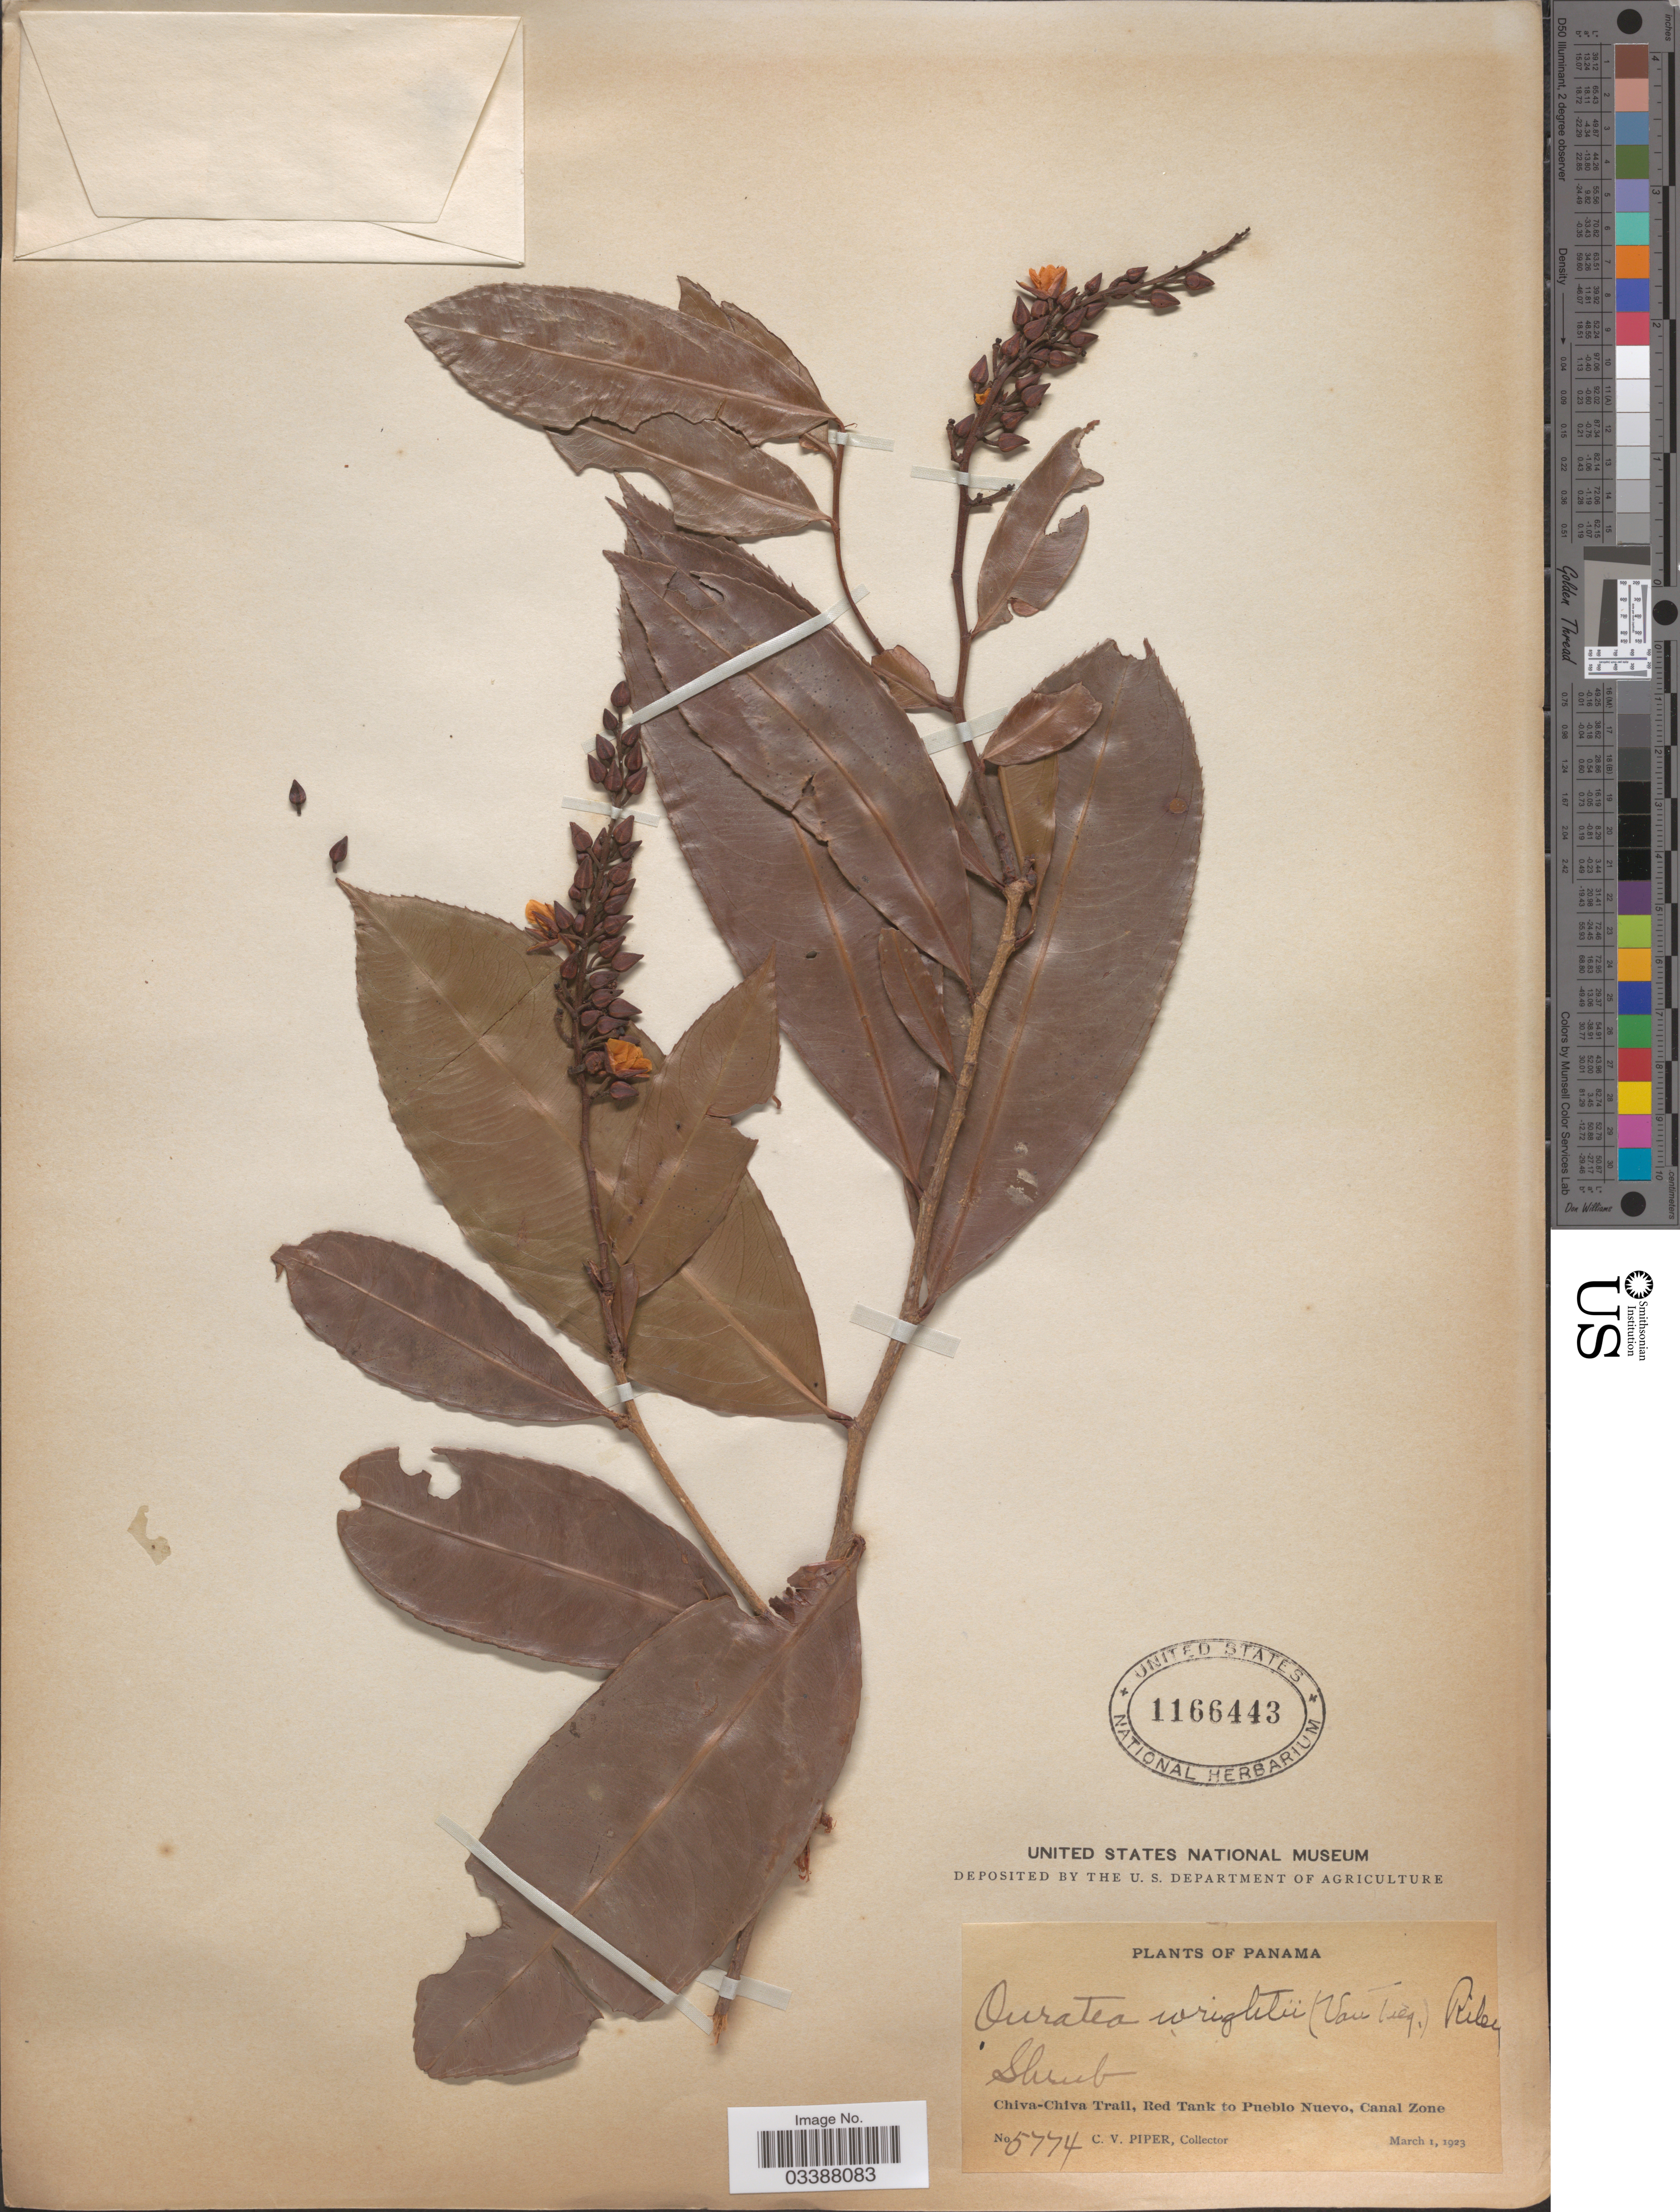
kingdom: Plantae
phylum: Tracheophyta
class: Magnoliopsida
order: Malpighiales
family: Ochnaceae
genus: Ouratea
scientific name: Ouratea lucens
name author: (Kunth) Engl.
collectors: C. V. Piper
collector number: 5774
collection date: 1923-03-01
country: Panama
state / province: Panamá / Panamá Oeste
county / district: Canal Zone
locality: Chiva-Chiva Trail, Red Tank to Pueblo Nuevo.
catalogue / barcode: US 1166443